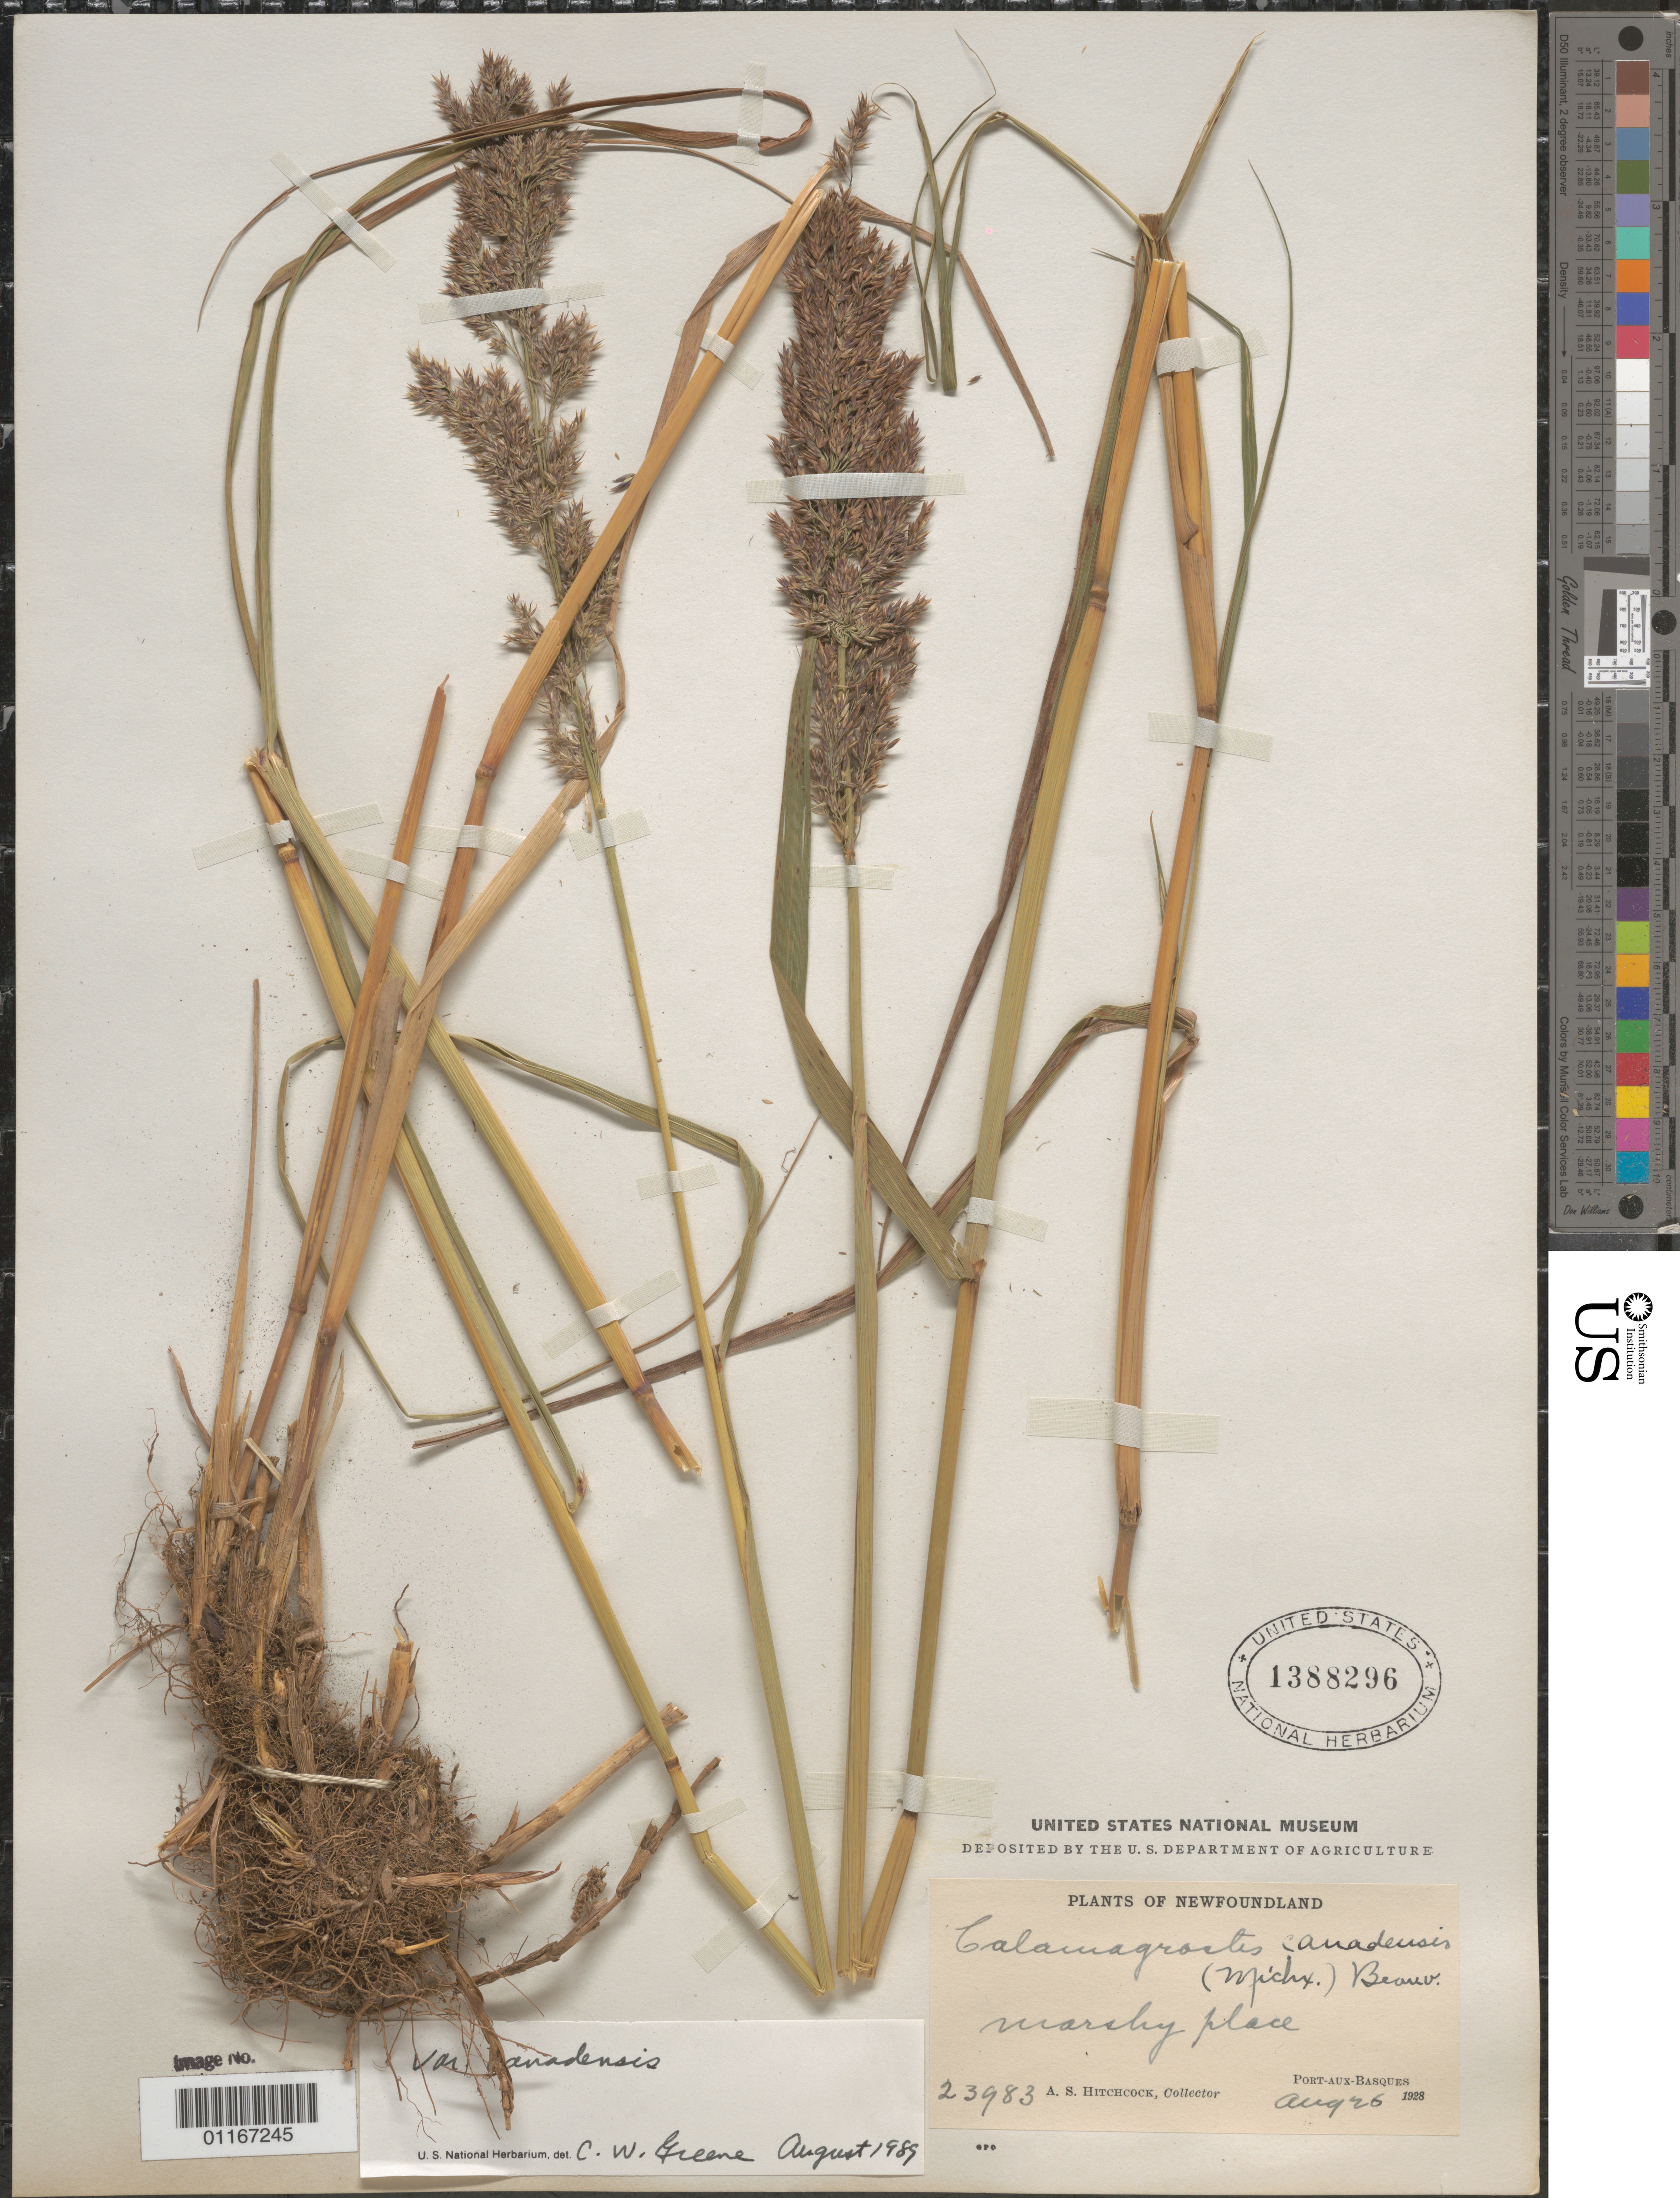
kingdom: Plantae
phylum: Tracheophyta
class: Liliopsida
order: Poales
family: Poaceae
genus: Calamagrostis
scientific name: Calamagrostis canadensis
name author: (Michx.) P. Beauv.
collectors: A. S. Hitchcock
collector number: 23983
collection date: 1928-08-26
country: Canada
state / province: Newfoundland and Labrador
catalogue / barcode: US 1388296